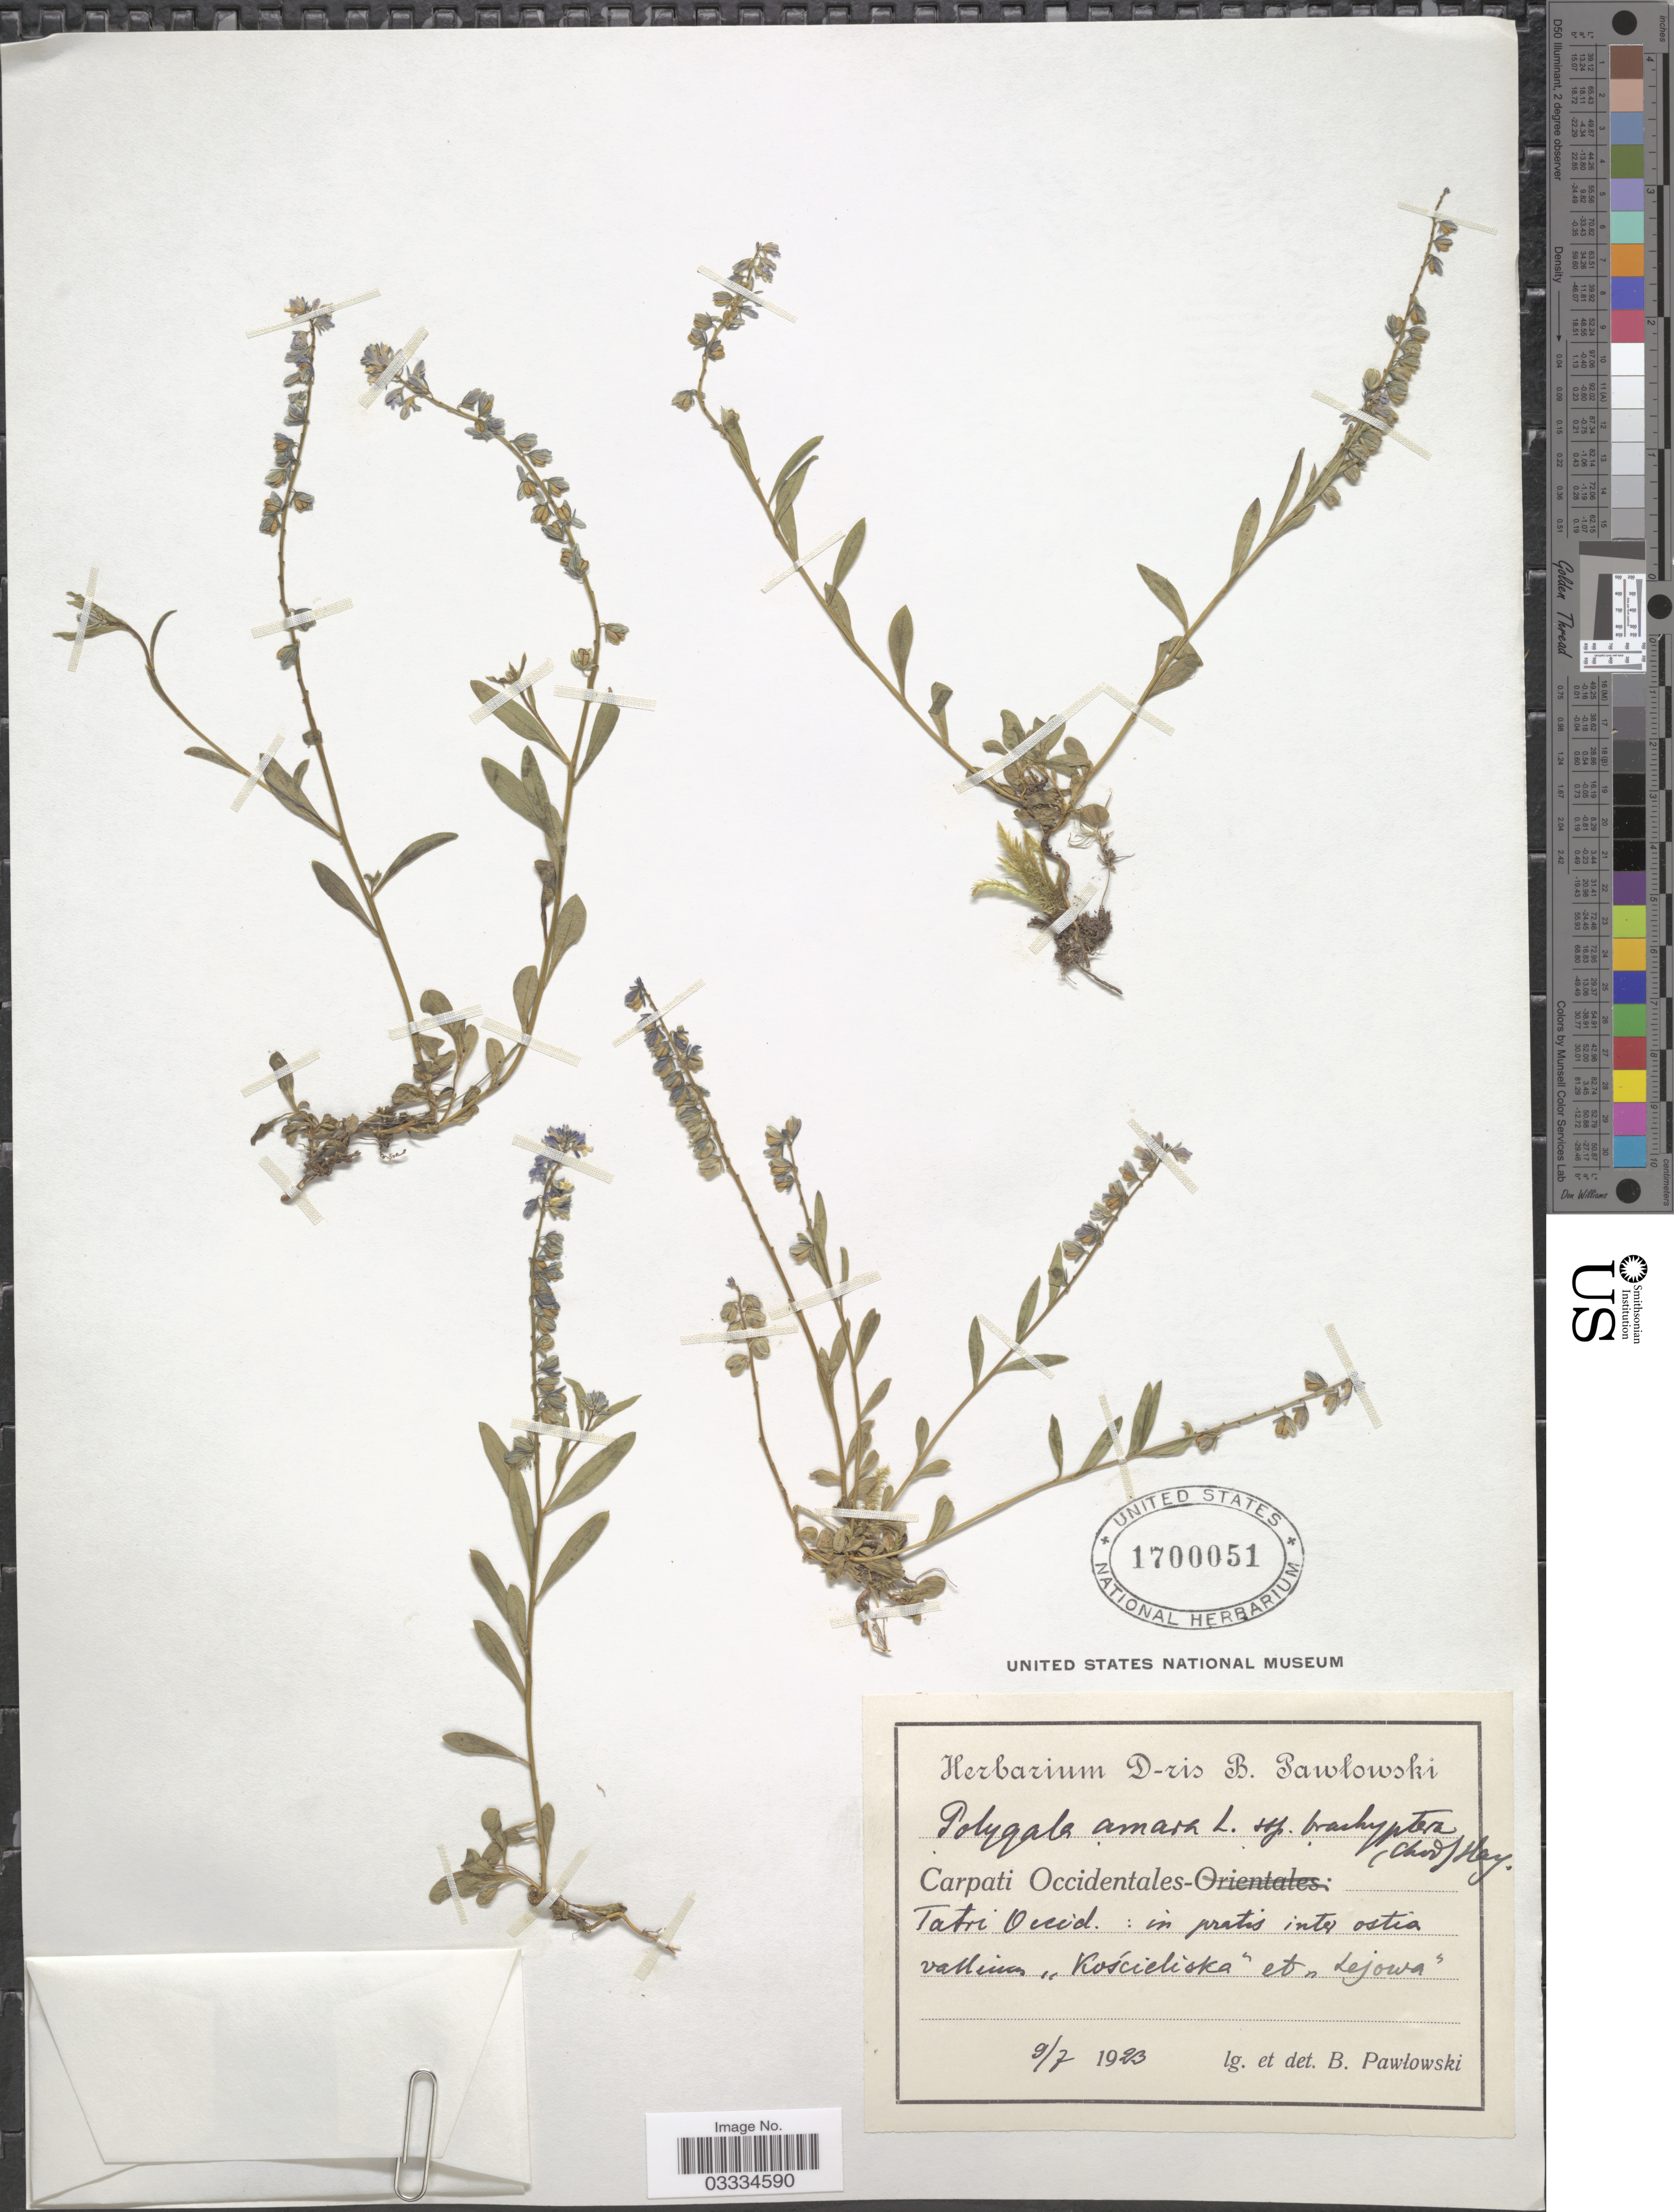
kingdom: Plantae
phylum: Tracheophyta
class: Magnoliopsida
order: Fabales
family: Polygalaceae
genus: Polygala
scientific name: Polygala amara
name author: L.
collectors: B. Pawlowski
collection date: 1923-07-09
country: Poland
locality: Carpati Occidentales. Tatri Occid.: in pratis intre [interpreted] ostia vallium "Kościeliska" et "Lejowa".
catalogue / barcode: US 1700051